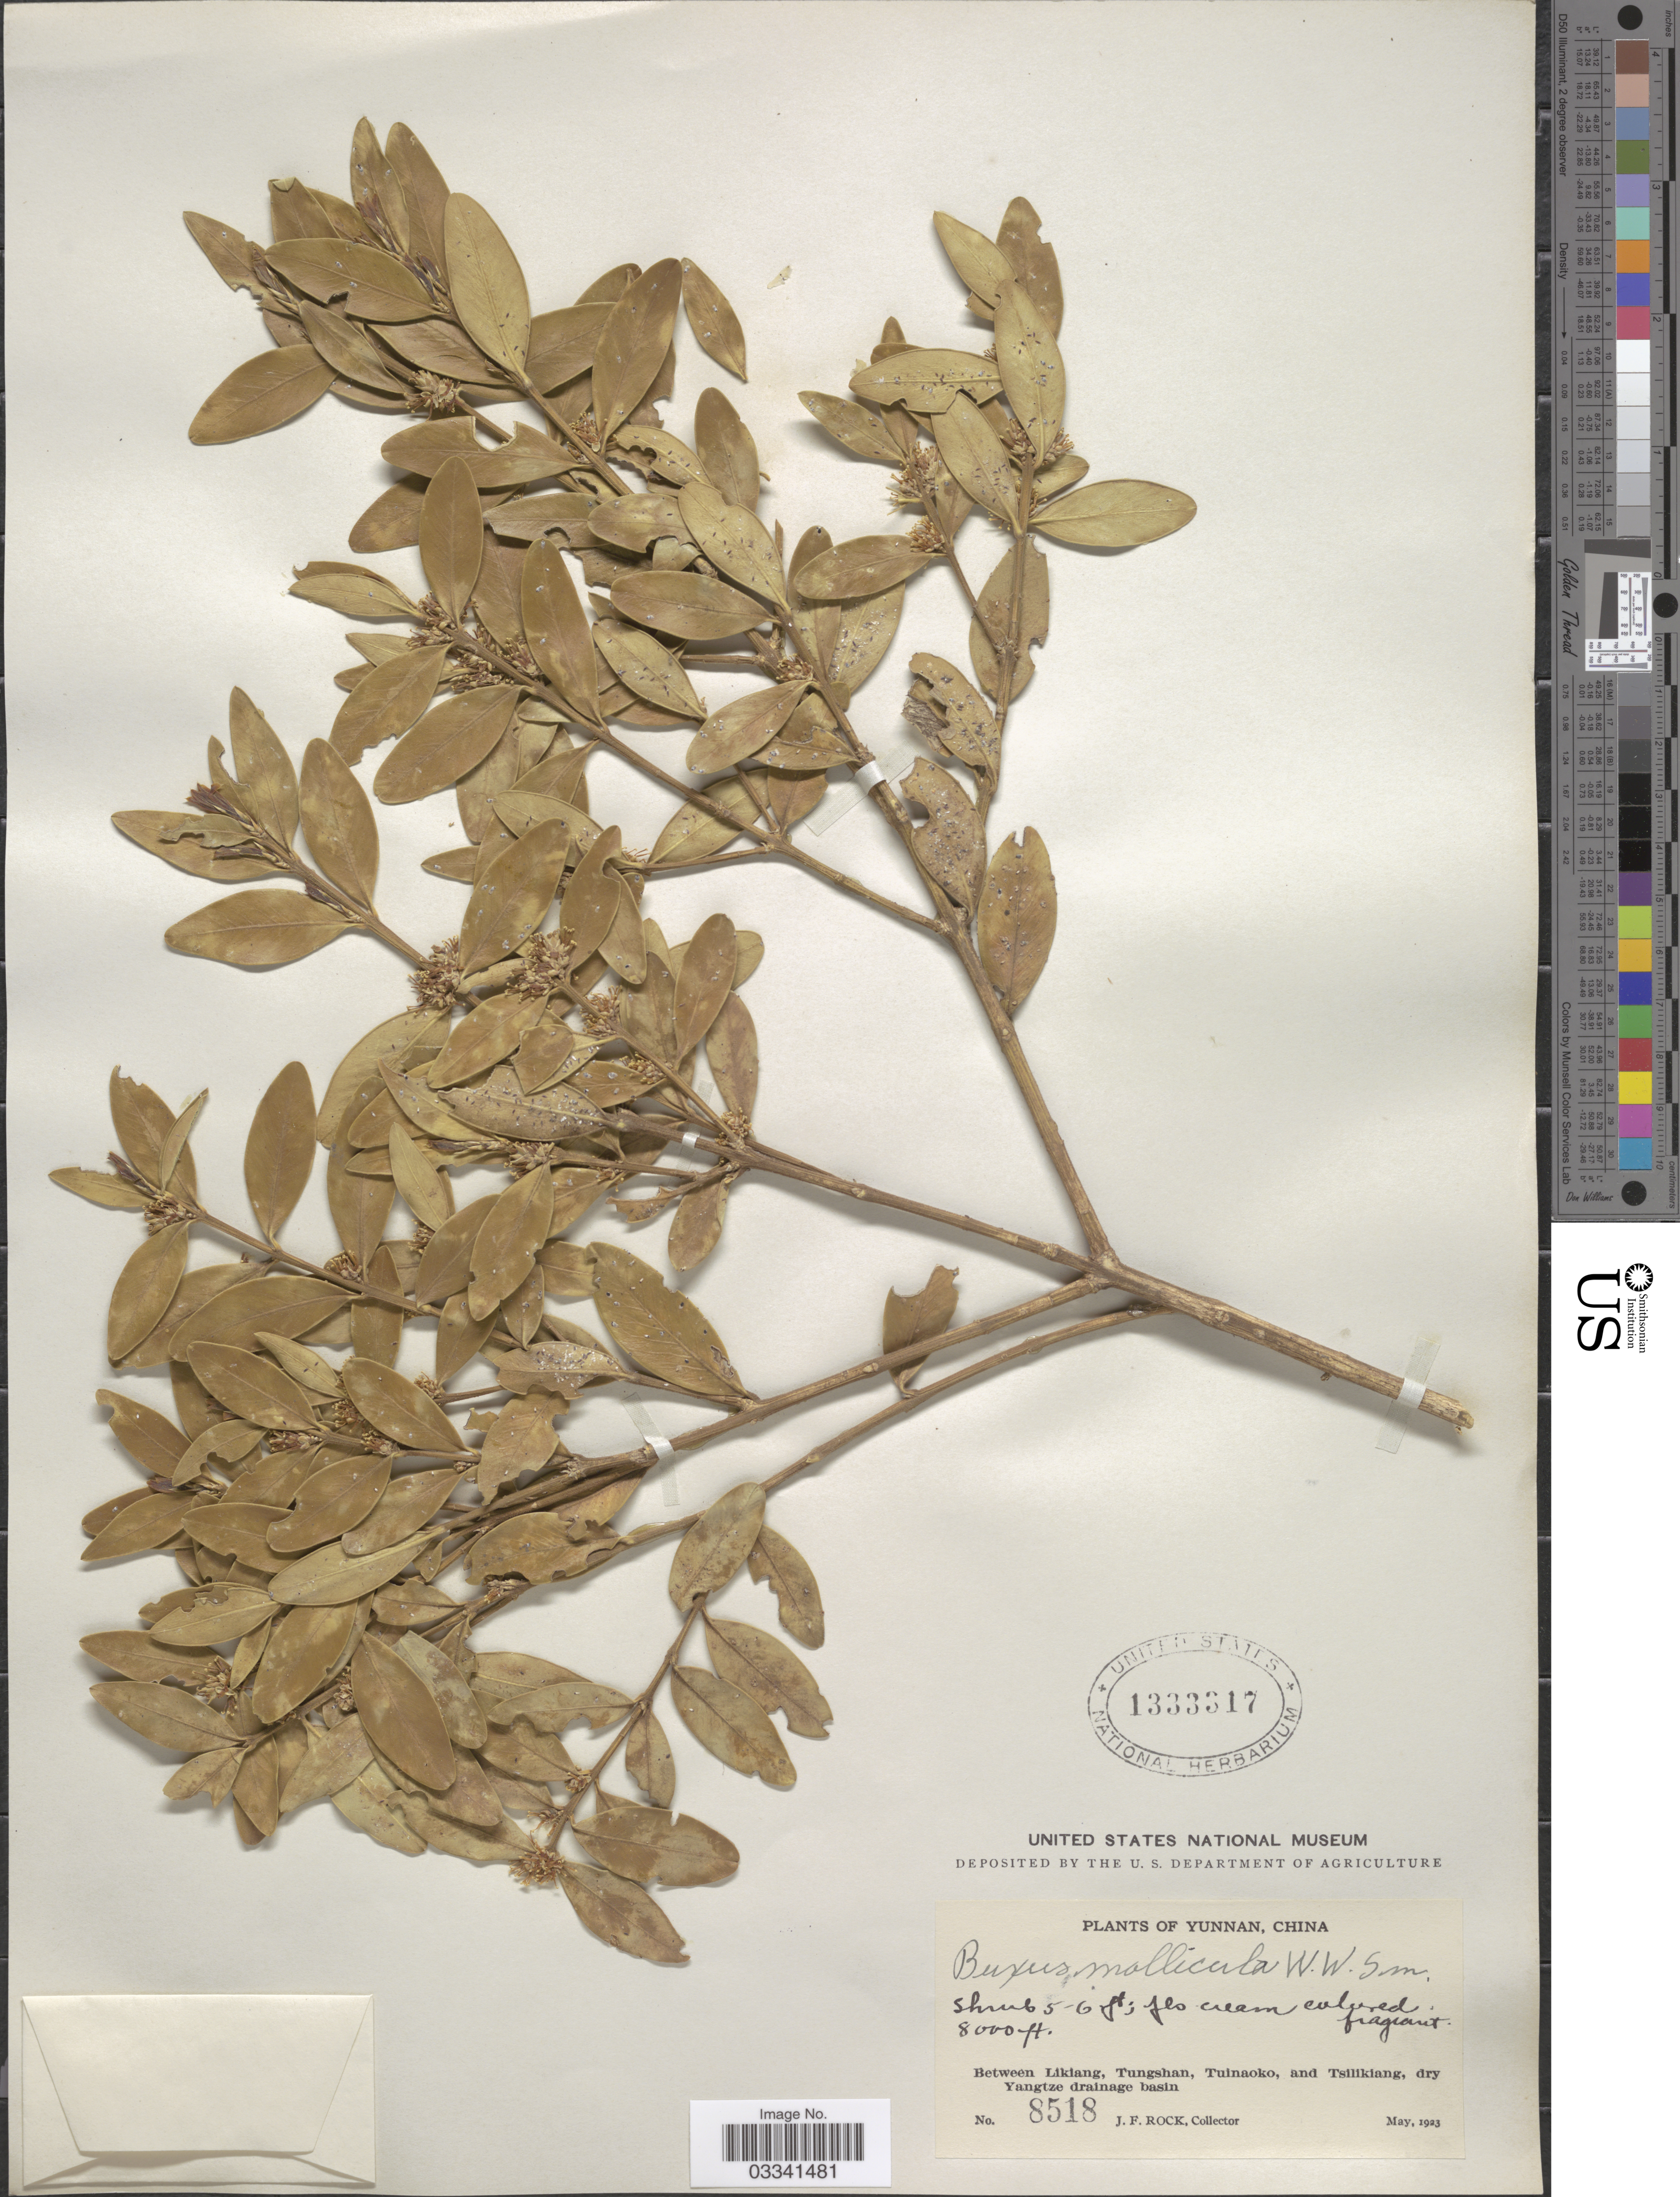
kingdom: Plantae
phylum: Tracheophyta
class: Magnoliopsida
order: Buxales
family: Buxaceae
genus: Buxus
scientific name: Buxus mollicula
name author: W.W. Sm.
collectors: J. Rock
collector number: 8518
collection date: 1923-05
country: China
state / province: Yunnan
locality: Between Likiang, Tungshan, Tuinaoko, and Tsilikiang, dry Yangtze drainage basin.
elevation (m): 2438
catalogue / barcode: US 1333317